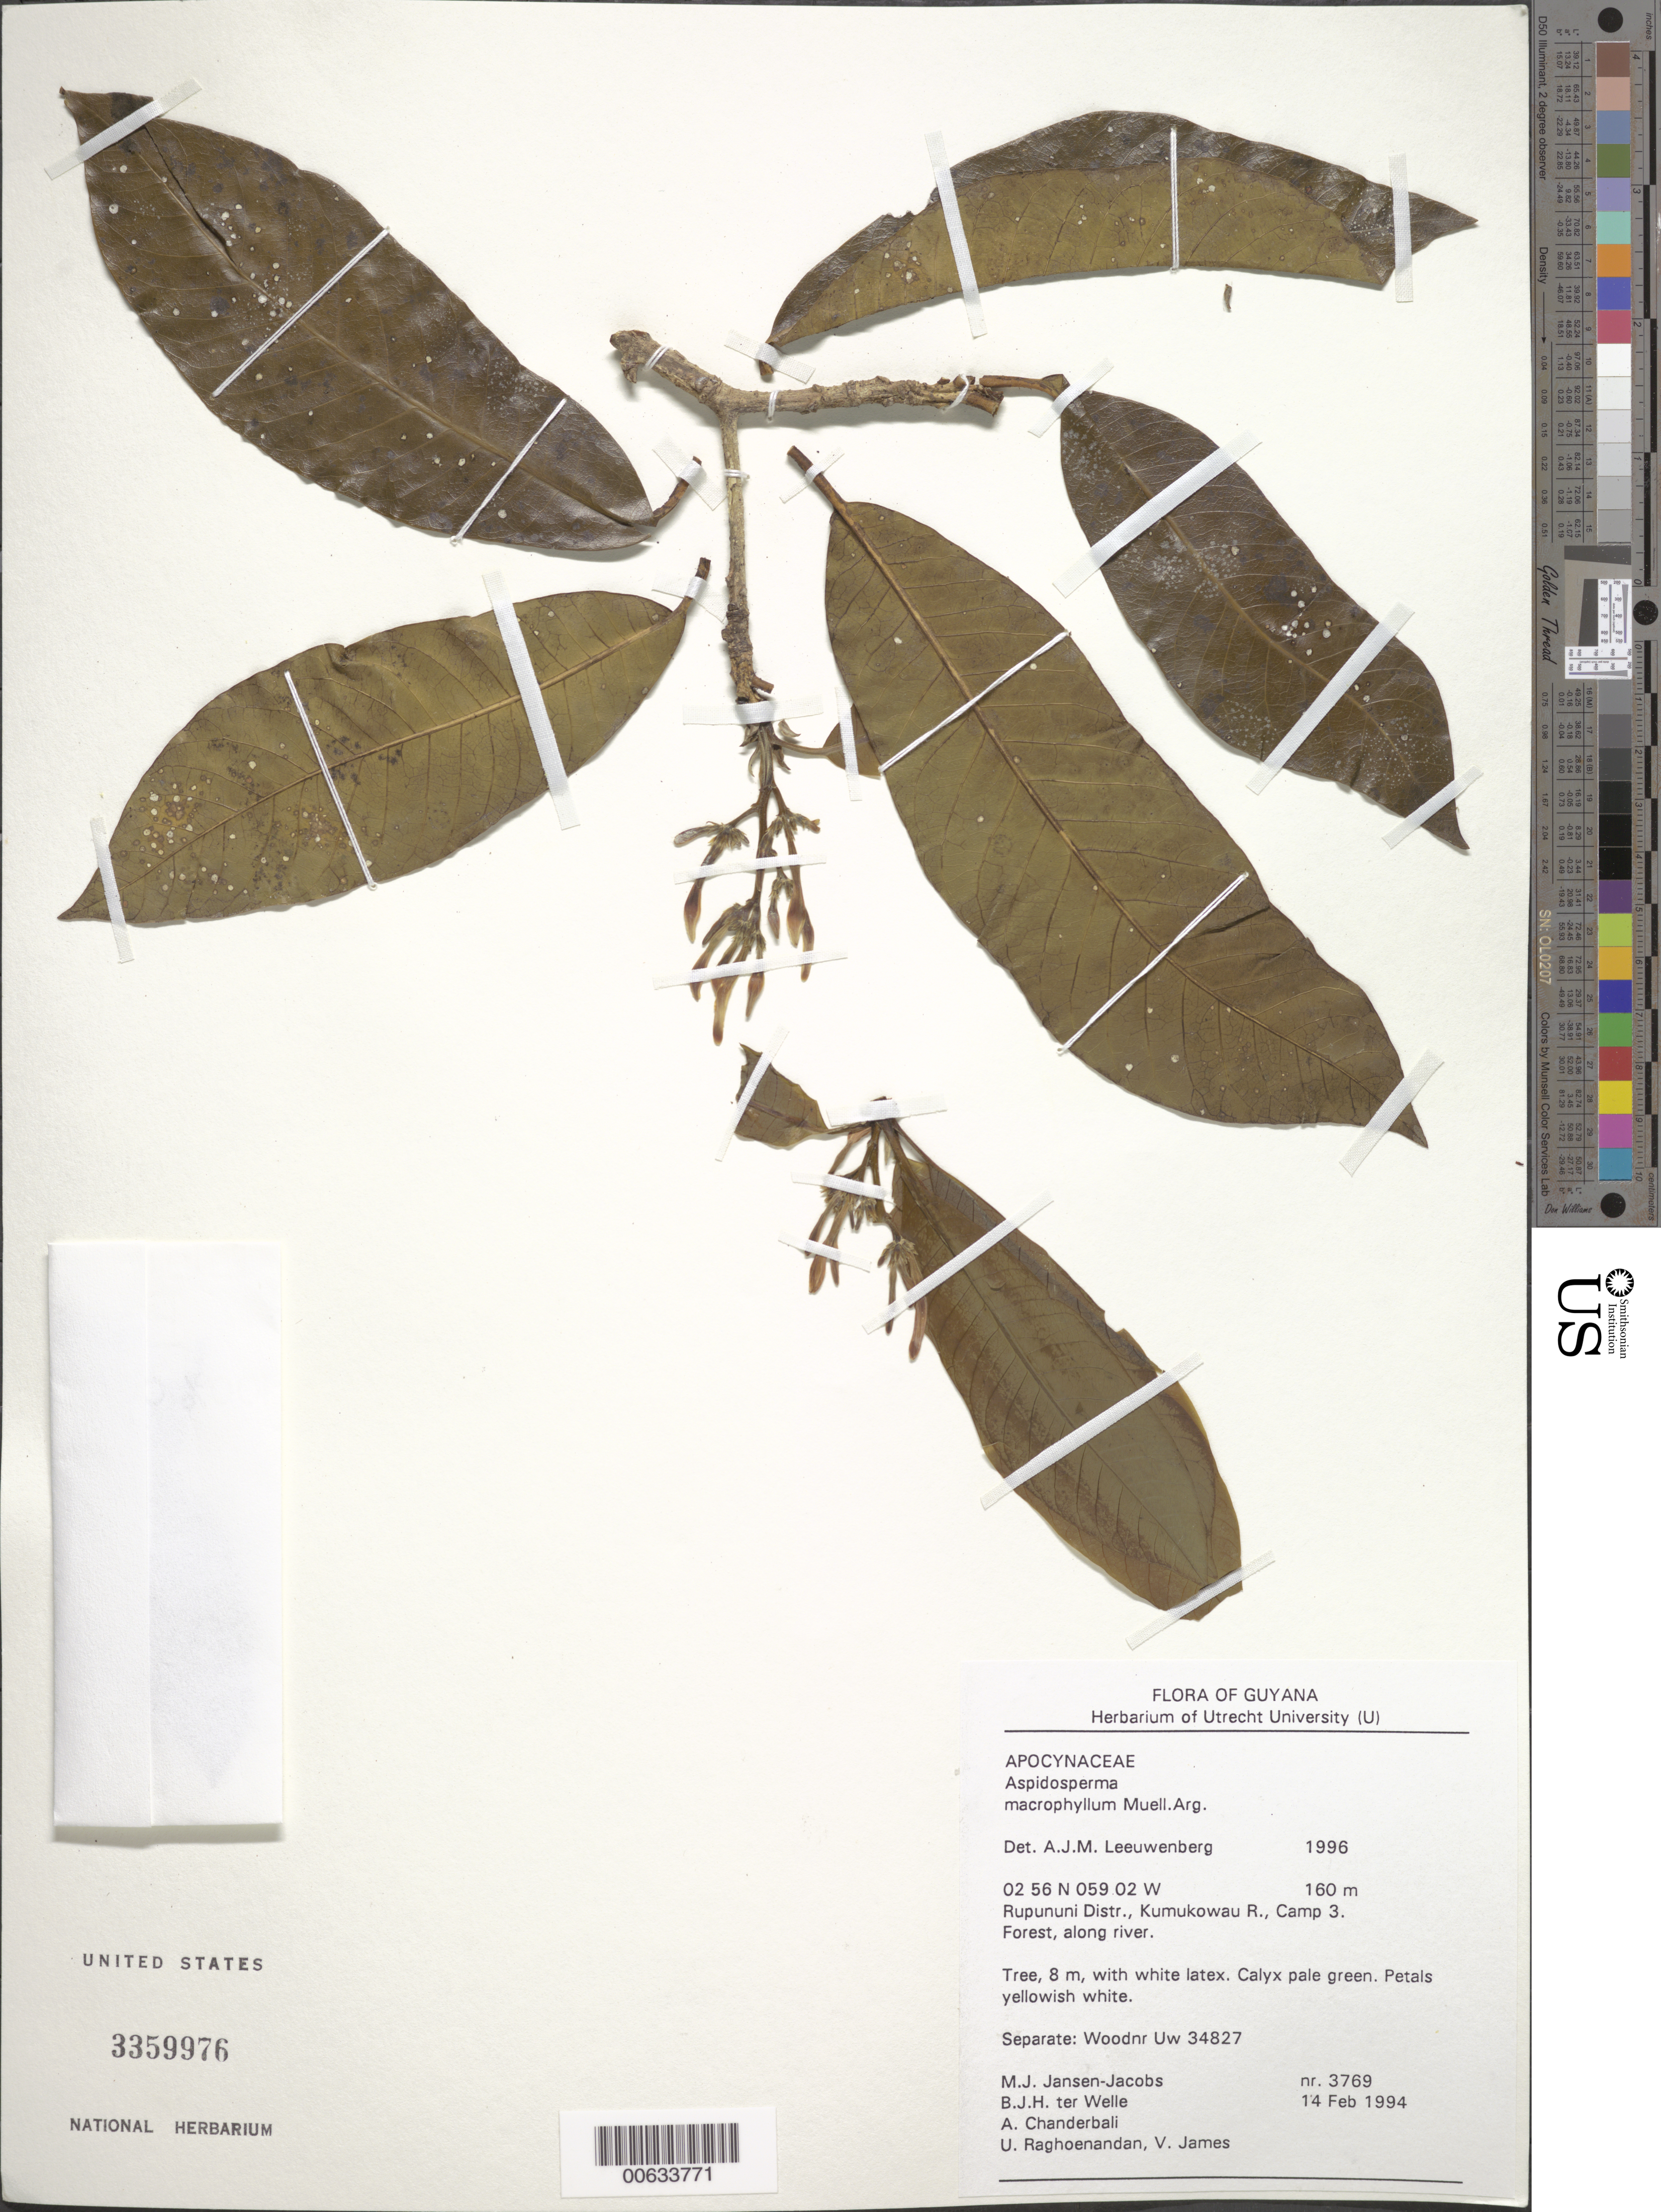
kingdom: Plantae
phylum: Tracheophyta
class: Magnoliopsida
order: Gentianales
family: Apocynaceae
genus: Aspidosperma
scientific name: Aspidosperma macrophyllum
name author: Müll. Arg.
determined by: Leeuwenberg, A. J. M.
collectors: M. J. Jansen-Jacobs, B. Welle, A. S. Chanderbali, U. Raghoenandan & V. James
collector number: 3769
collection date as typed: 14-Feb-94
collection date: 1994-02-14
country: Guyana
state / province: U. Takutu-U. Essequibo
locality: Kumukowau R., Camp 3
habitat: Forest, along river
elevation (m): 160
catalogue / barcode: US 3359976